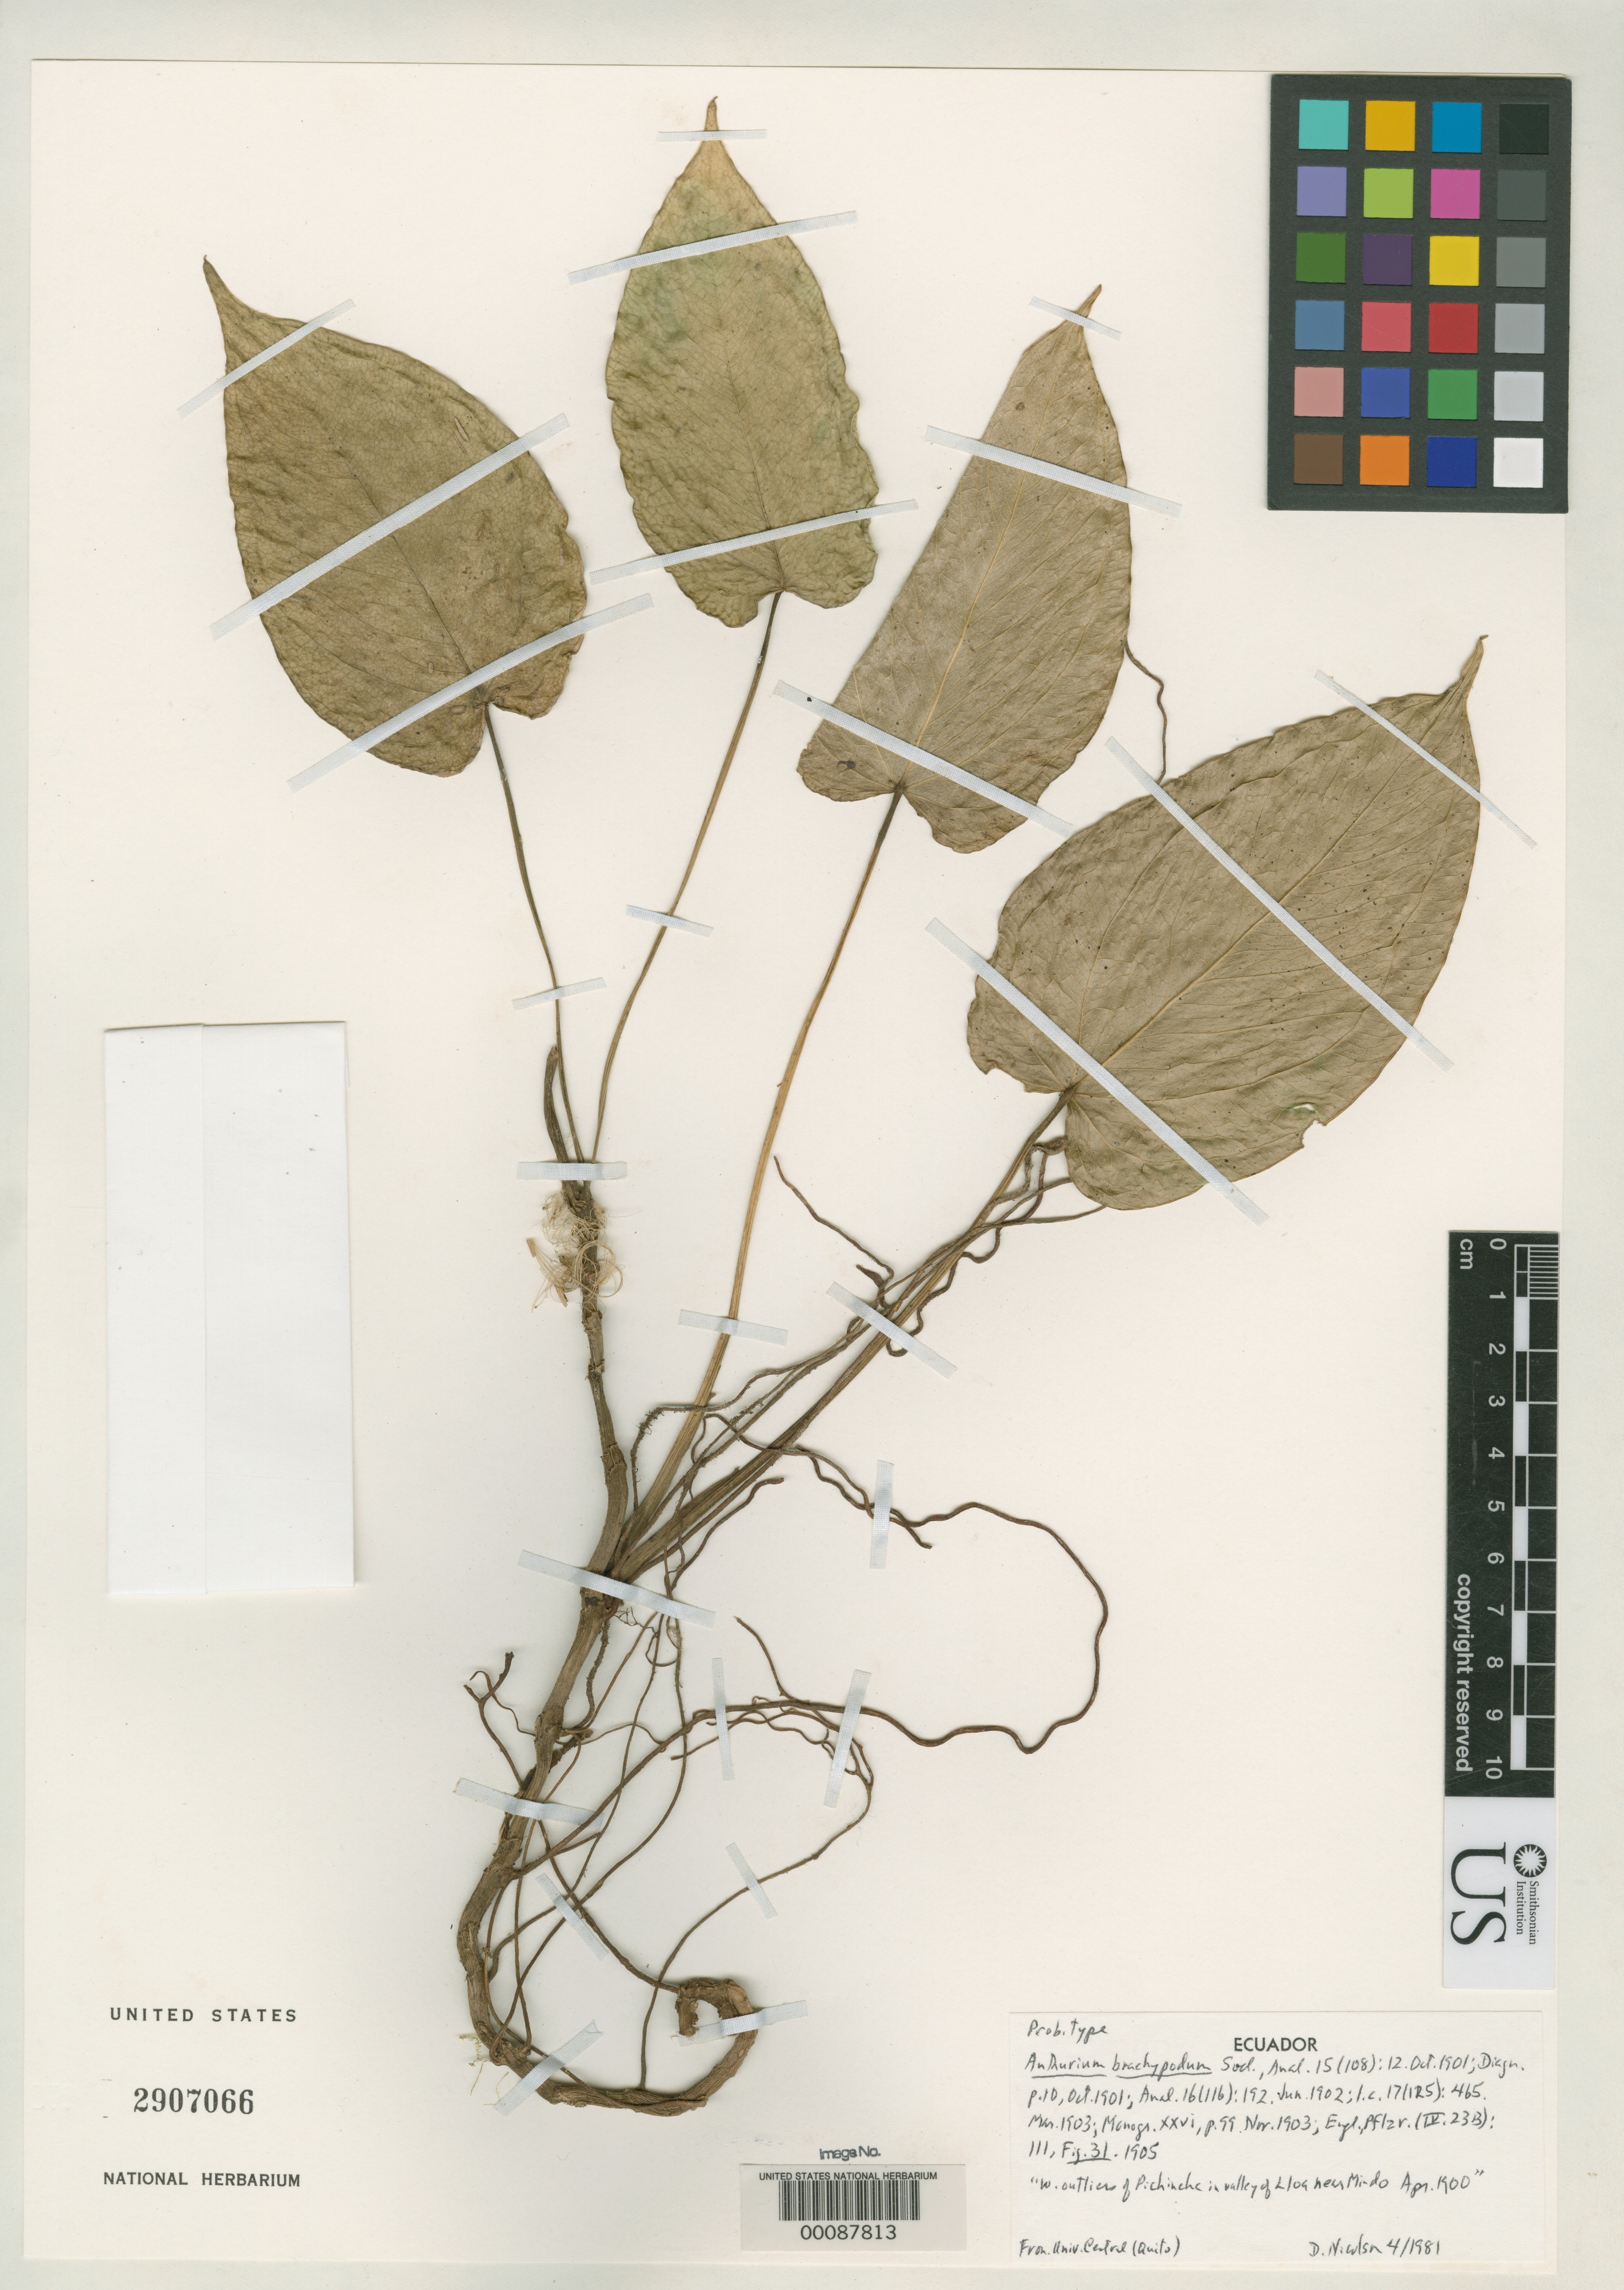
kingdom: Plantae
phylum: Tracheophyta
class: Liliopsida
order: Alismatales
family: Araceae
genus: Anthurium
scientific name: Anthurium brachypodum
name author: Sodiro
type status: Possible Type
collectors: L. Sodiro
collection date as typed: Apr 1900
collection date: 1900-04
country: Ecuador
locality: W. outliers of Mt. Pichincha in Lloa Valley near Mindo.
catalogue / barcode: US 2907066